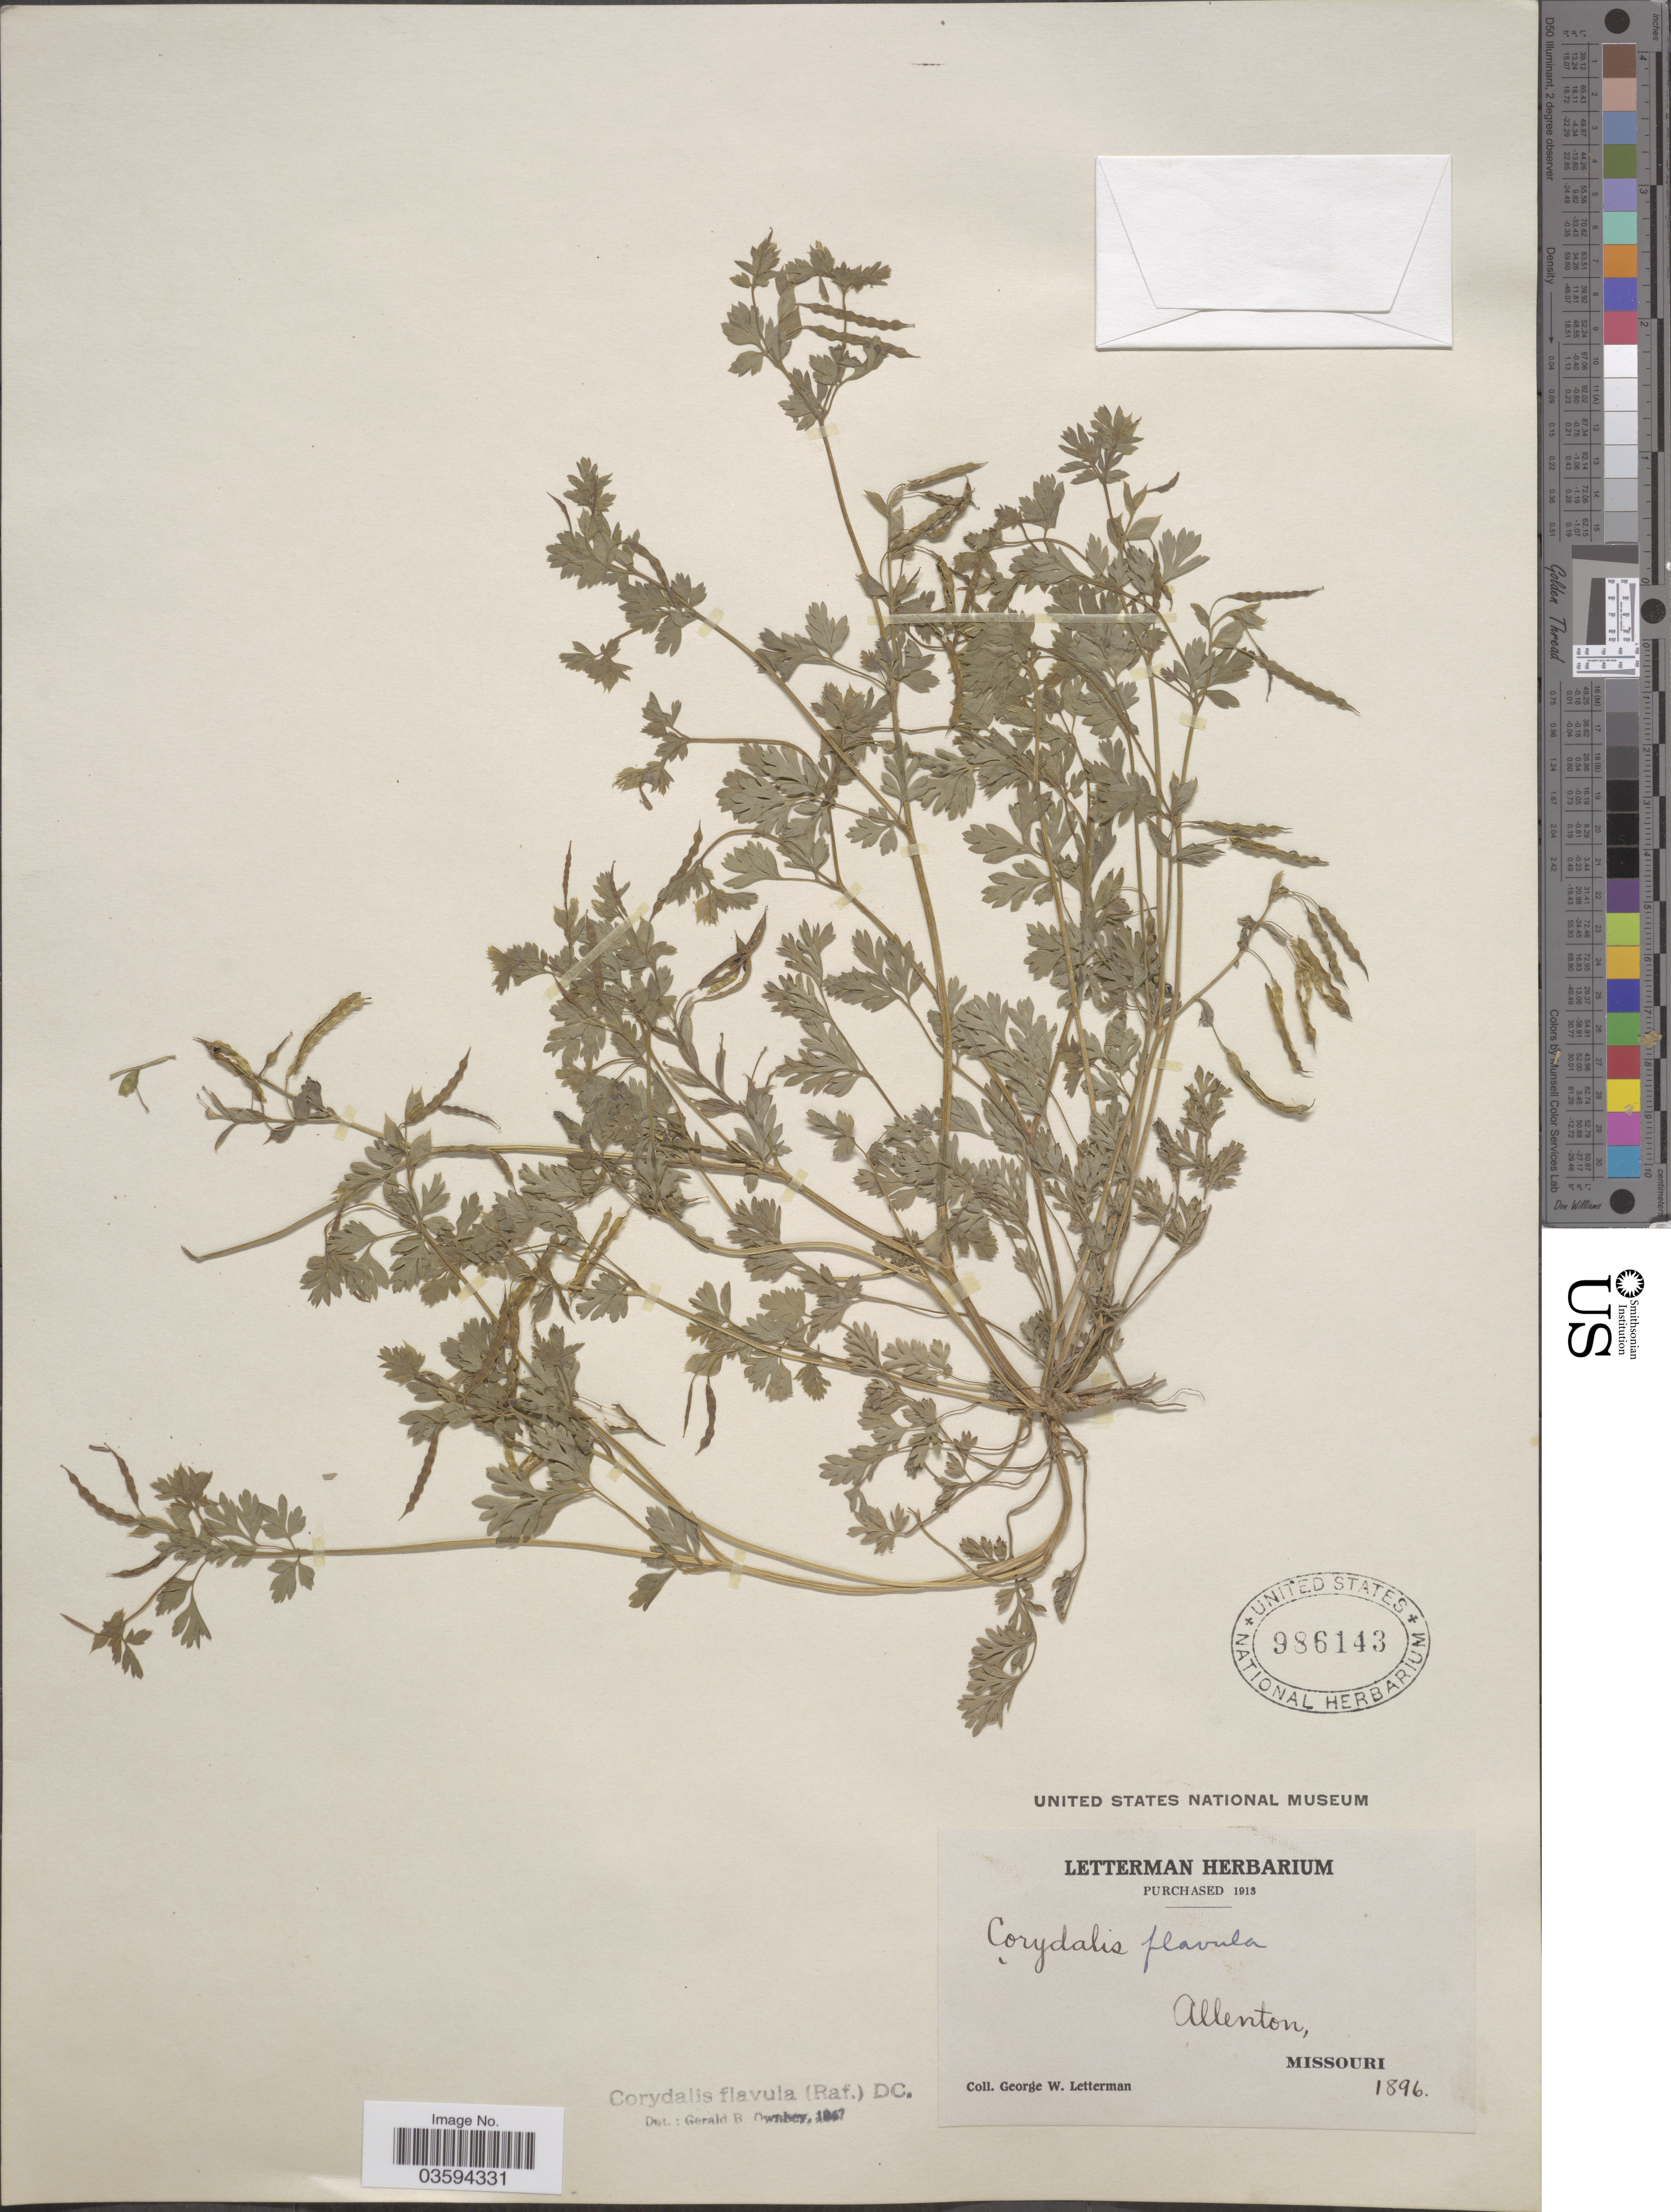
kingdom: Plantae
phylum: Tracheophyta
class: Magnoliopsida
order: Ranunculales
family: Papaveraceae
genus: Corydalis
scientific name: Corydalis flavula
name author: (Raf.) DC.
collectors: G. W. Letterman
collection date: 1896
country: United States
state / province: Missouri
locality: Allenton.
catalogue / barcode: US 986143